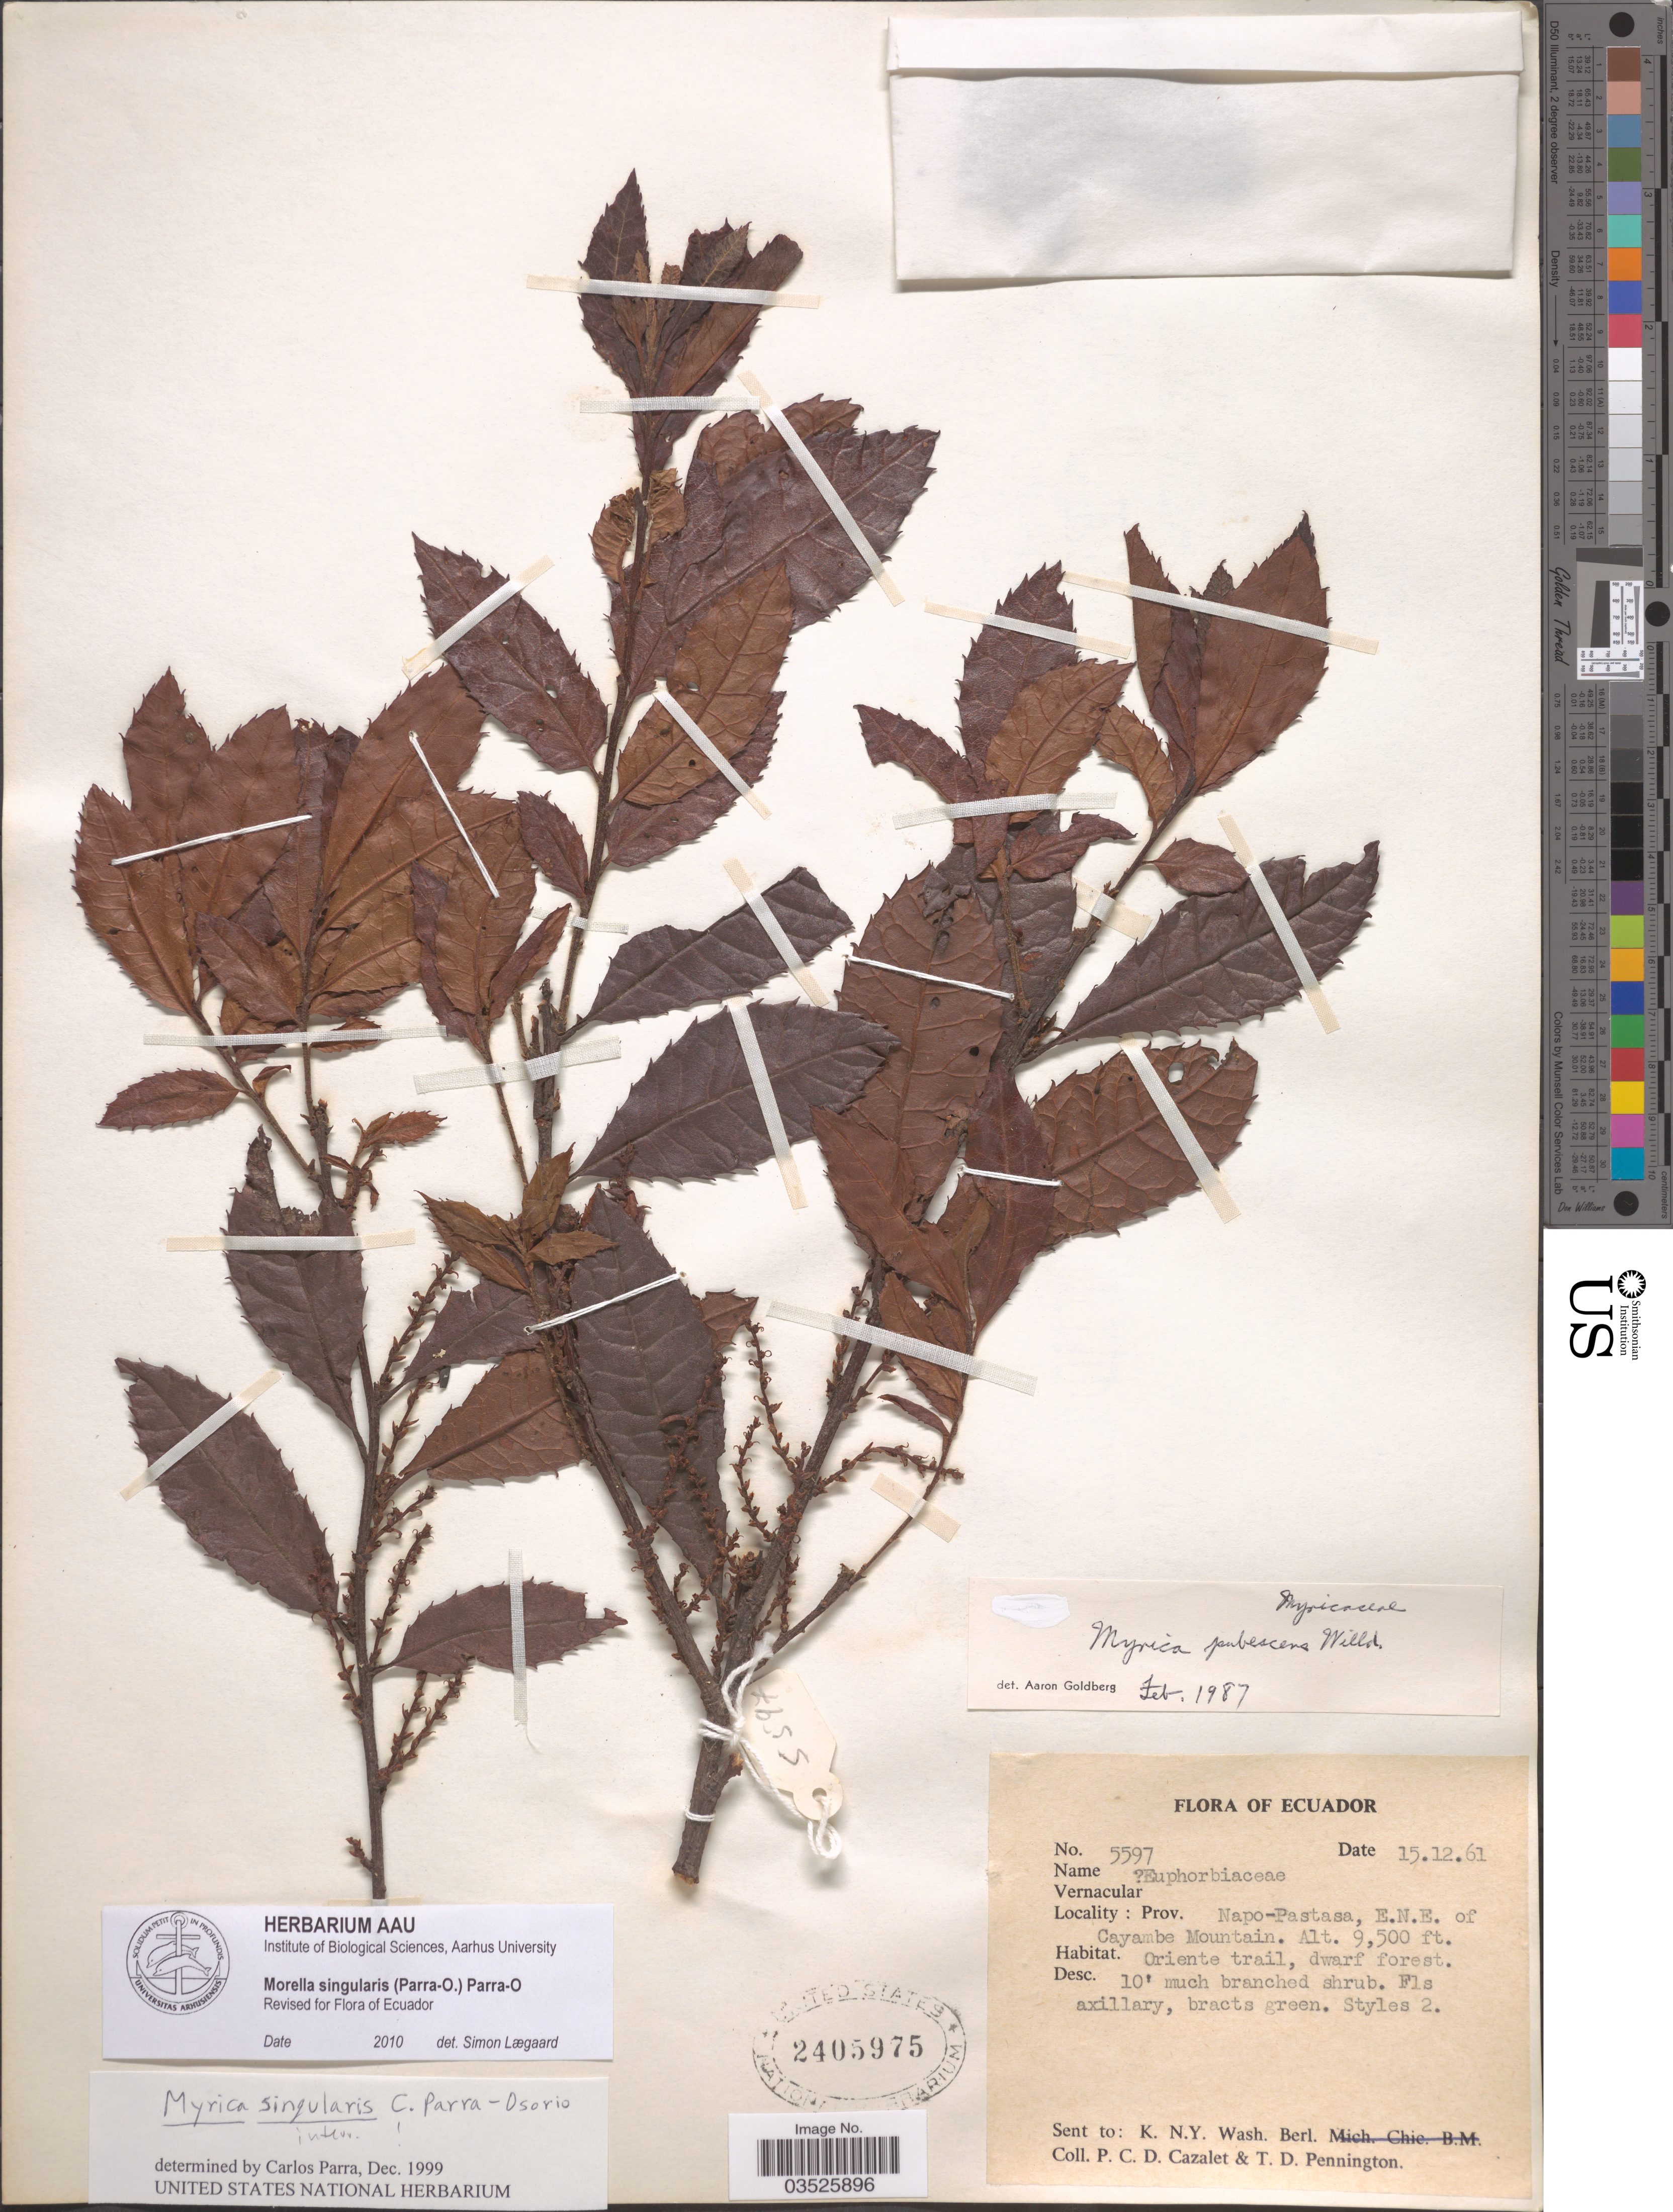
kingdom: Plantae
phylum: Tracheophyta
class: Magnoliopsida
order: Fagales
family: Myricaceae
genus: Morella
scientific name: Morella singularis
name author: (Parra-Os.) Parra-Os.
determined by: Lægaard, S.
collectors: P. C. D. Cazalet & T. D. Pennington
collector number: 5597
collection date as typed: Transcribed d/m/y: 15/12/61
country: Ecuador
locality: Prov. Napo-Pastasa, E.N.E. of Cayambe Mountain. Oriente trail.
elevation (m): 2896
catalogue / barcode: US 2405975